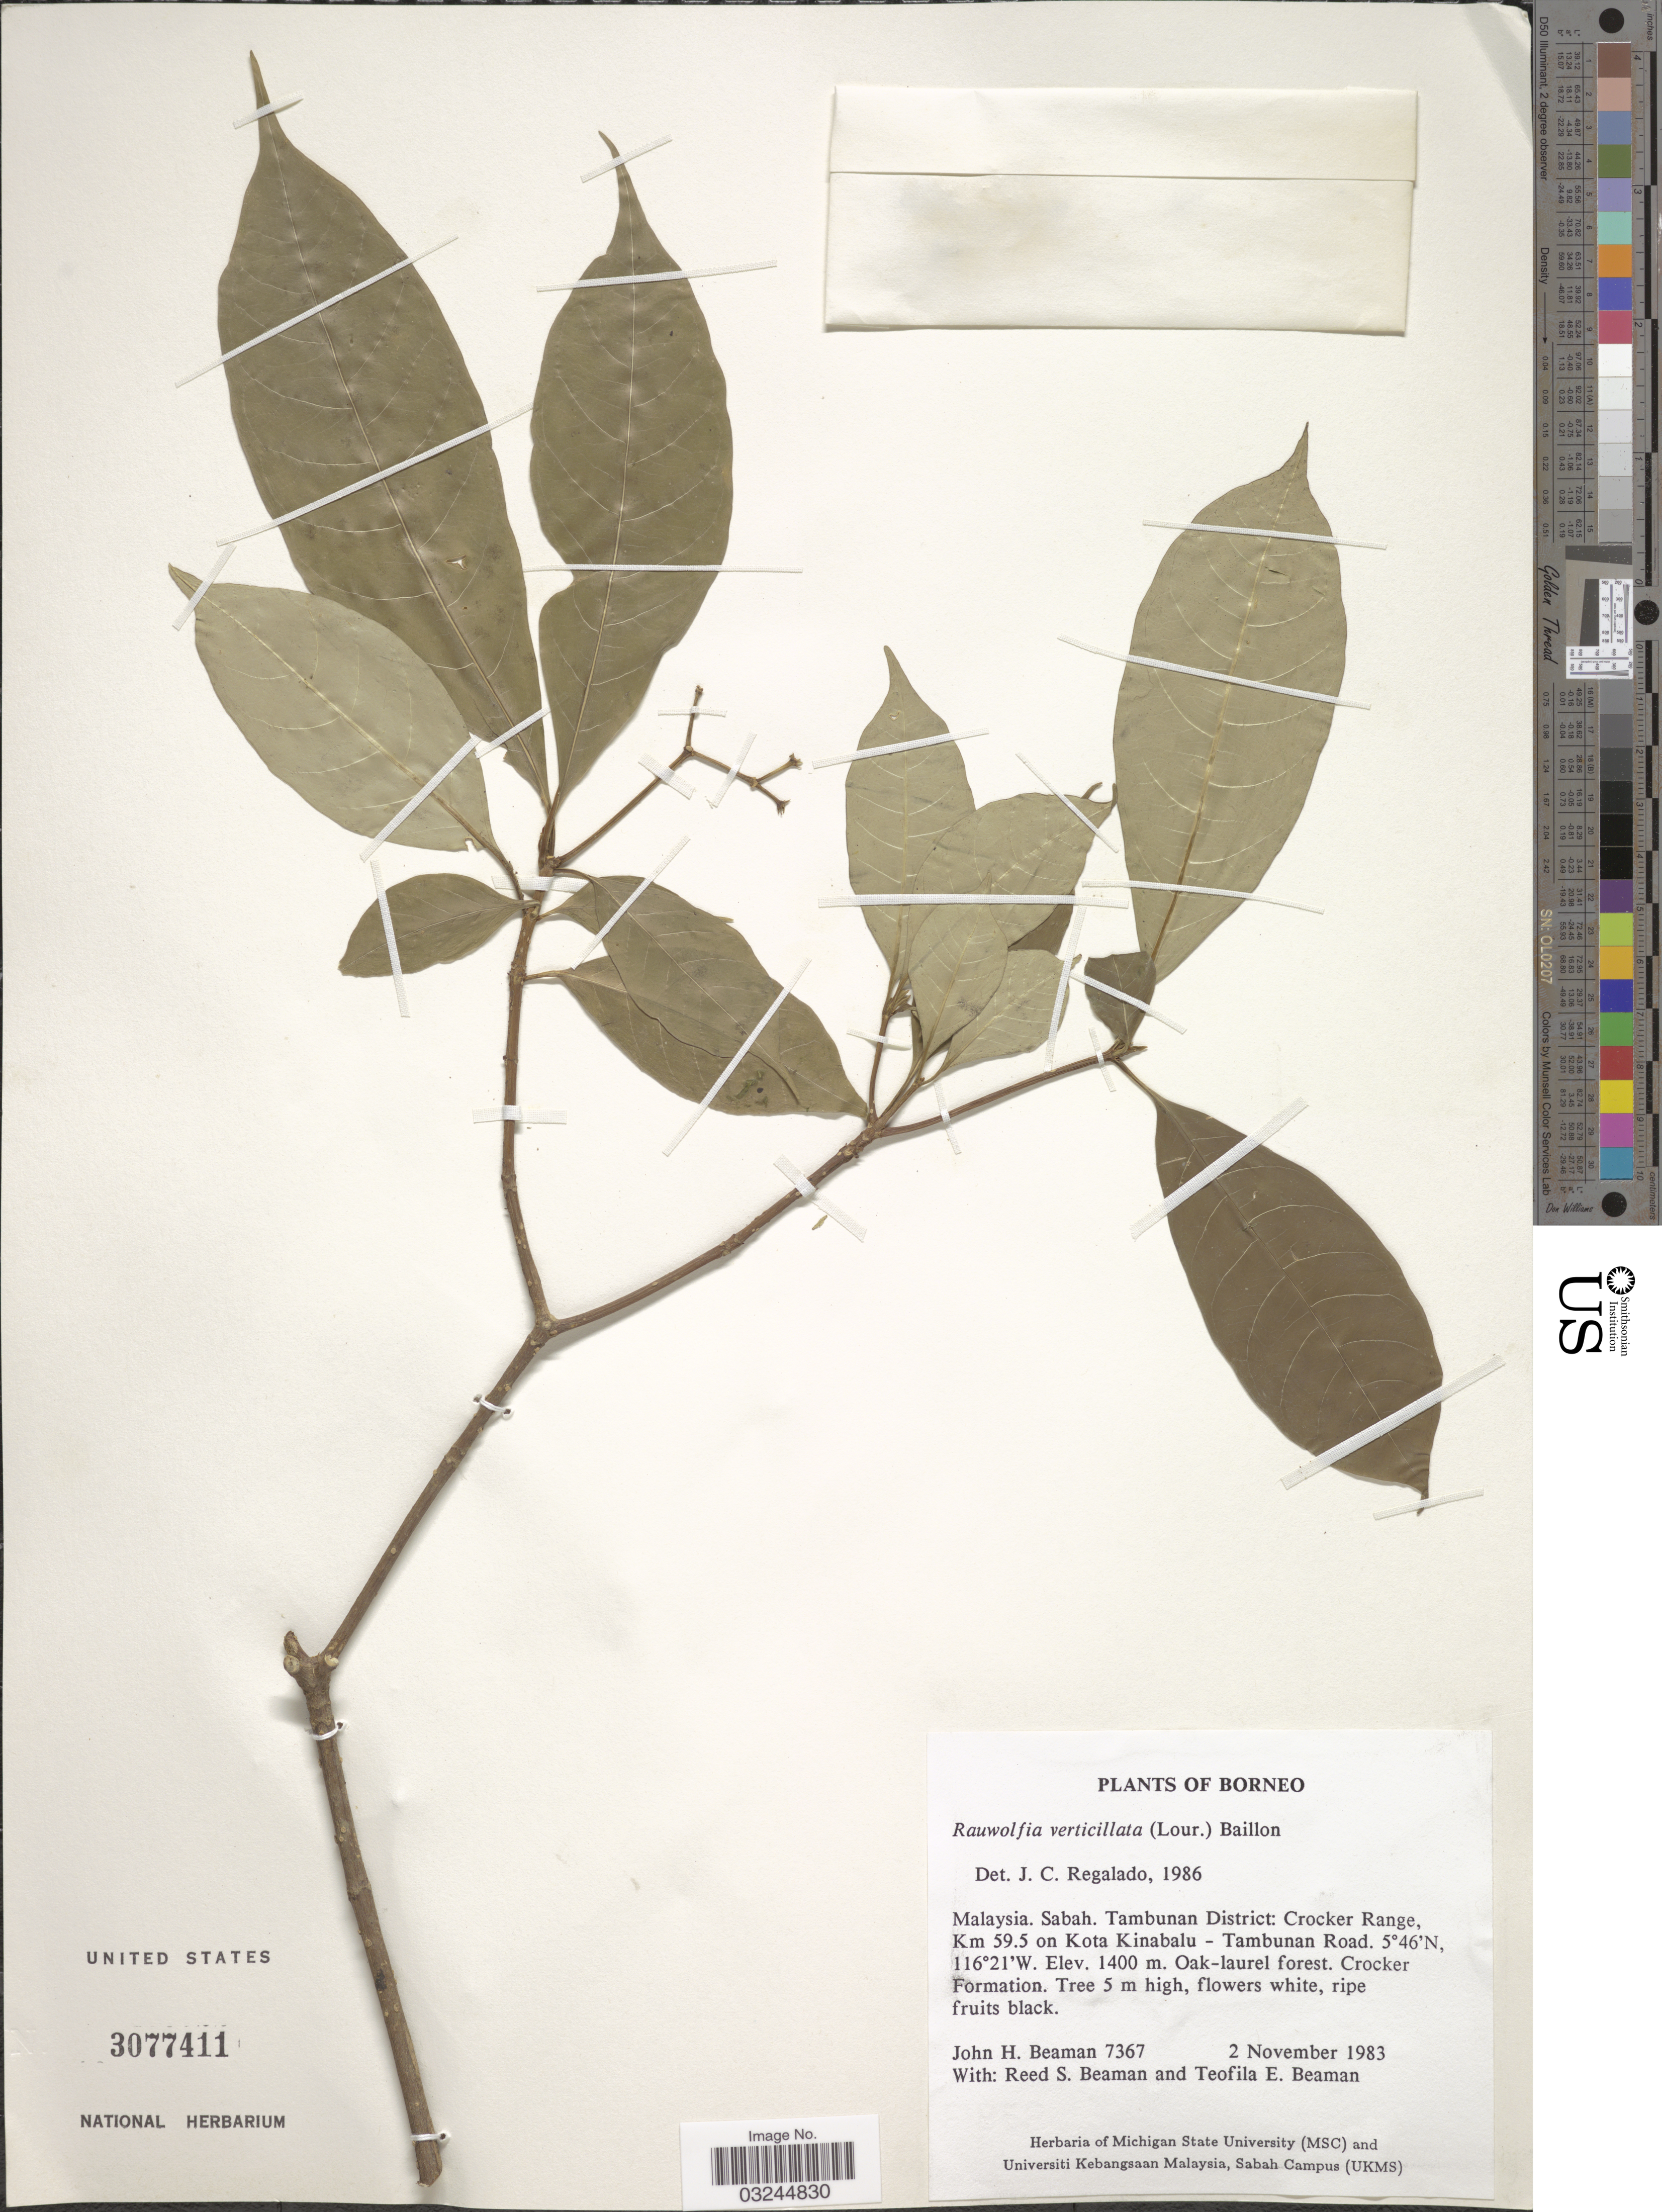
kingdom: Plantae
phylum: Tracheophyta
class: Magnoliopsida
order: Gentianales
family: Apocynaceae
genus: Rauvolfia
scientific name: Rauvolfia verticillata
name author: (Lour.) Baill.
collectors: J. H. Beaman, R. S. Beaman & T. E. Beaman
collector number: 7367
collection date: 1983-11-02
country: Malaysia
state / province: Sabah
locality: Borneo. Tambunan District: Crocker Range, Km 59.5 on Kota Kinabalu - Tambunan Road.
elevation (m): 1400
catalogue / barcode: US 3077411